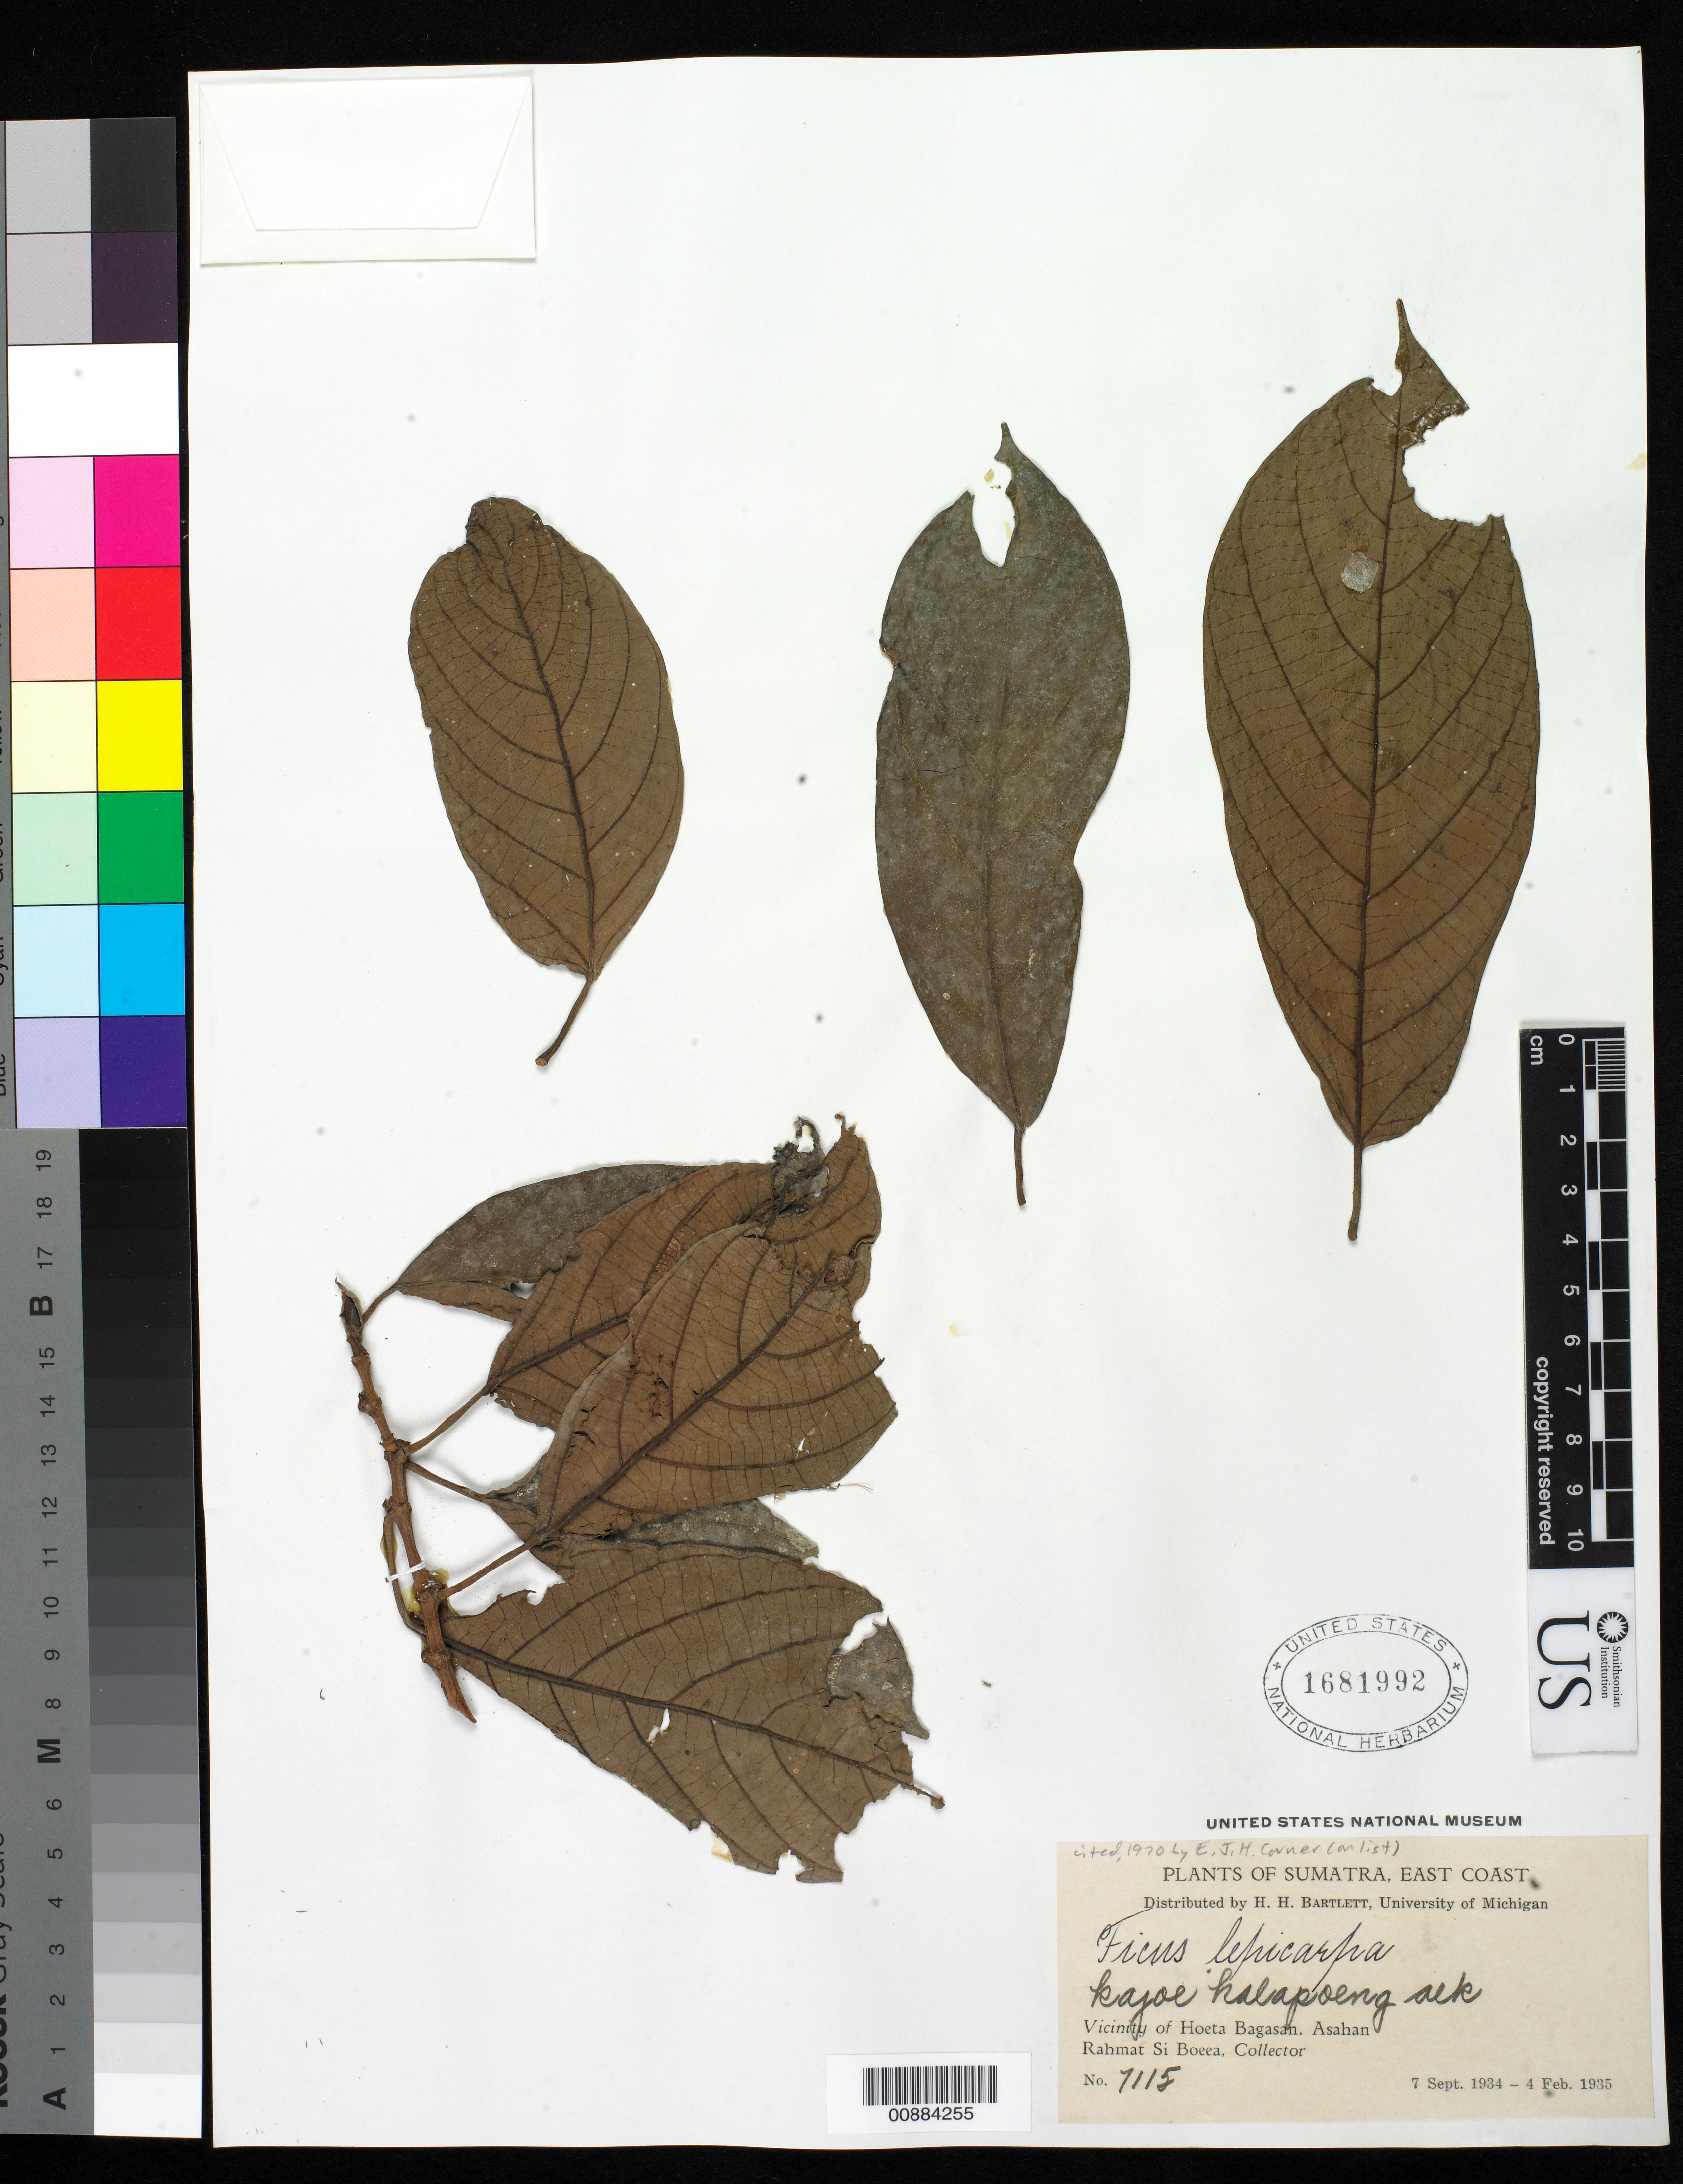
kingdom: Plantae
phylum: Tracheophyta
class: Magnoliopsida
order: Rosales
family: Moraceae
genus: Ficus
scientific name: Ficus lepicarpa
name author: Blume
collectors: Rahmat Si Boeea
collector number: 7115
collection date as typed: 07 Sep 1934 to 04 Feb 1935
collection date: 1934-09-07/1935-02-04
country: Indonesia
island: Sumatra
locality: E Coast, vicinity of Hoeta Bagasan, Asahan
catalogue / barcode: US 1681992